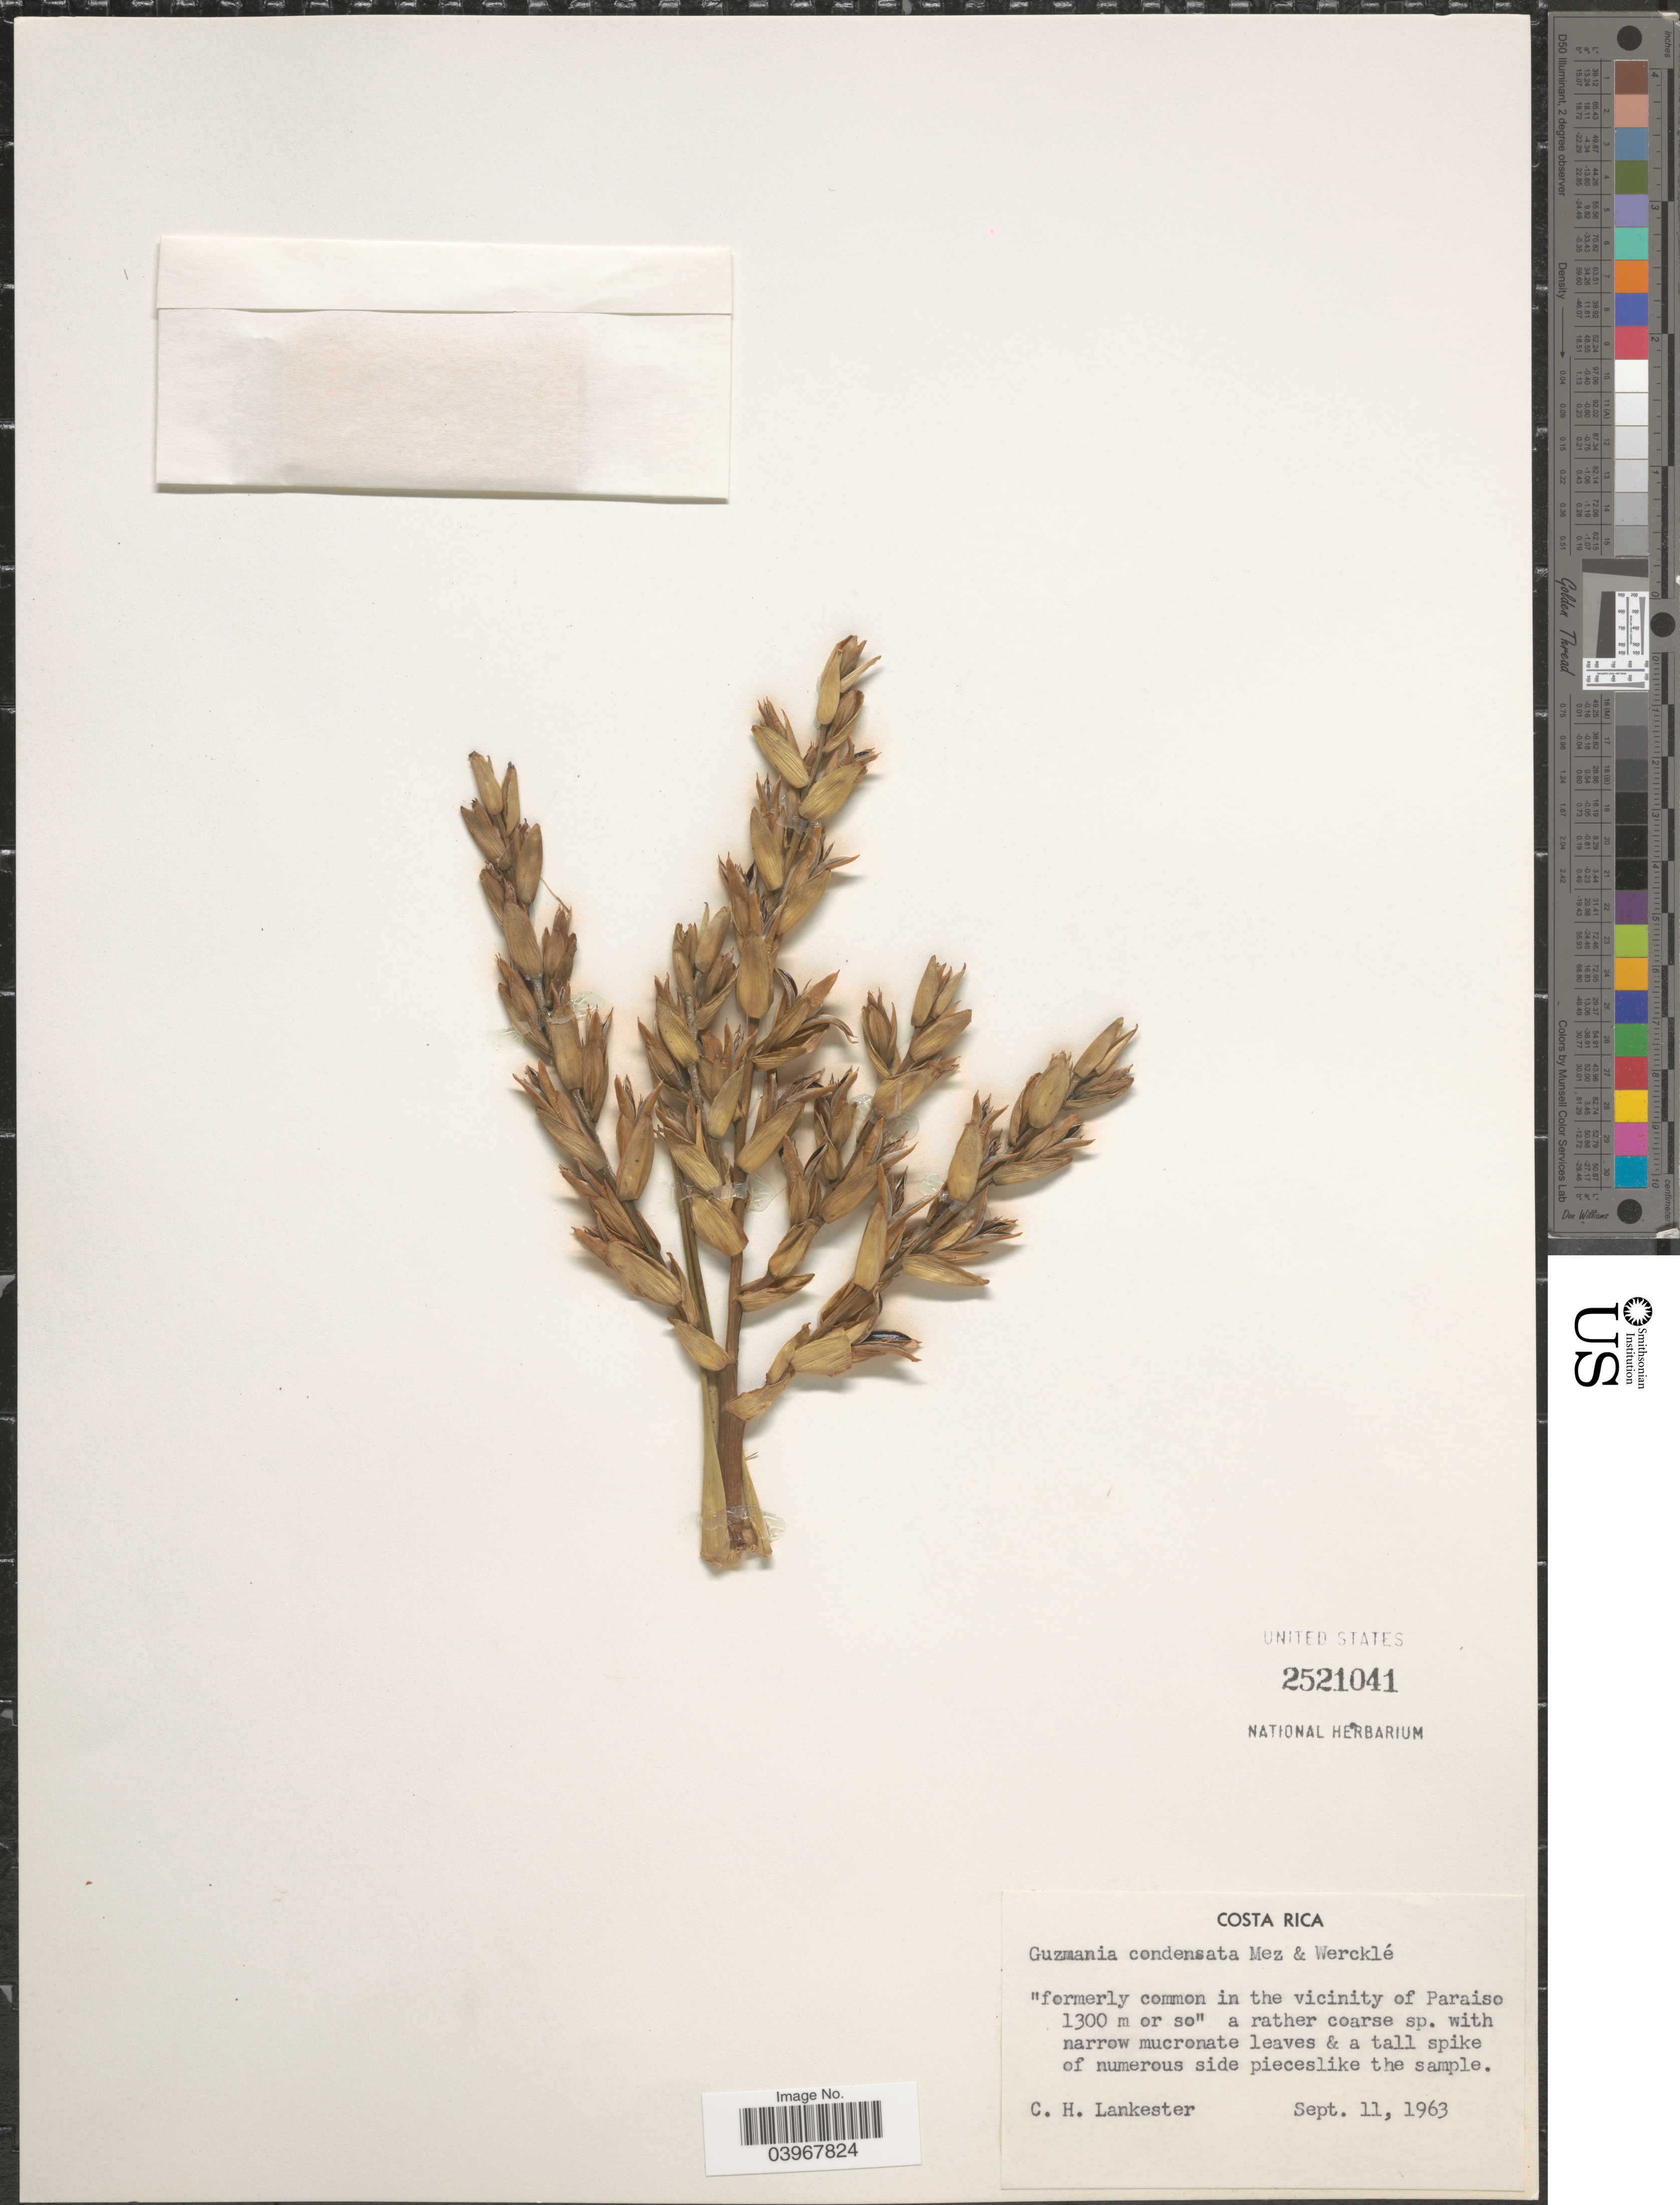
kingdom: Plantae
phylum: Tracheophyta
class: Liliopsida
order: Poales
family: Bromeliaceae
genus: Guzmania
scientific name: Guzmania condensata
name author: Mez & Wercklé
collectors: C. H. Lankester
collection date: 1963-09-11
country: Costa Rica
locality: In the vicinity of Paraiso.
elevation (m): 1300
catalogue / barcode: US 2521041